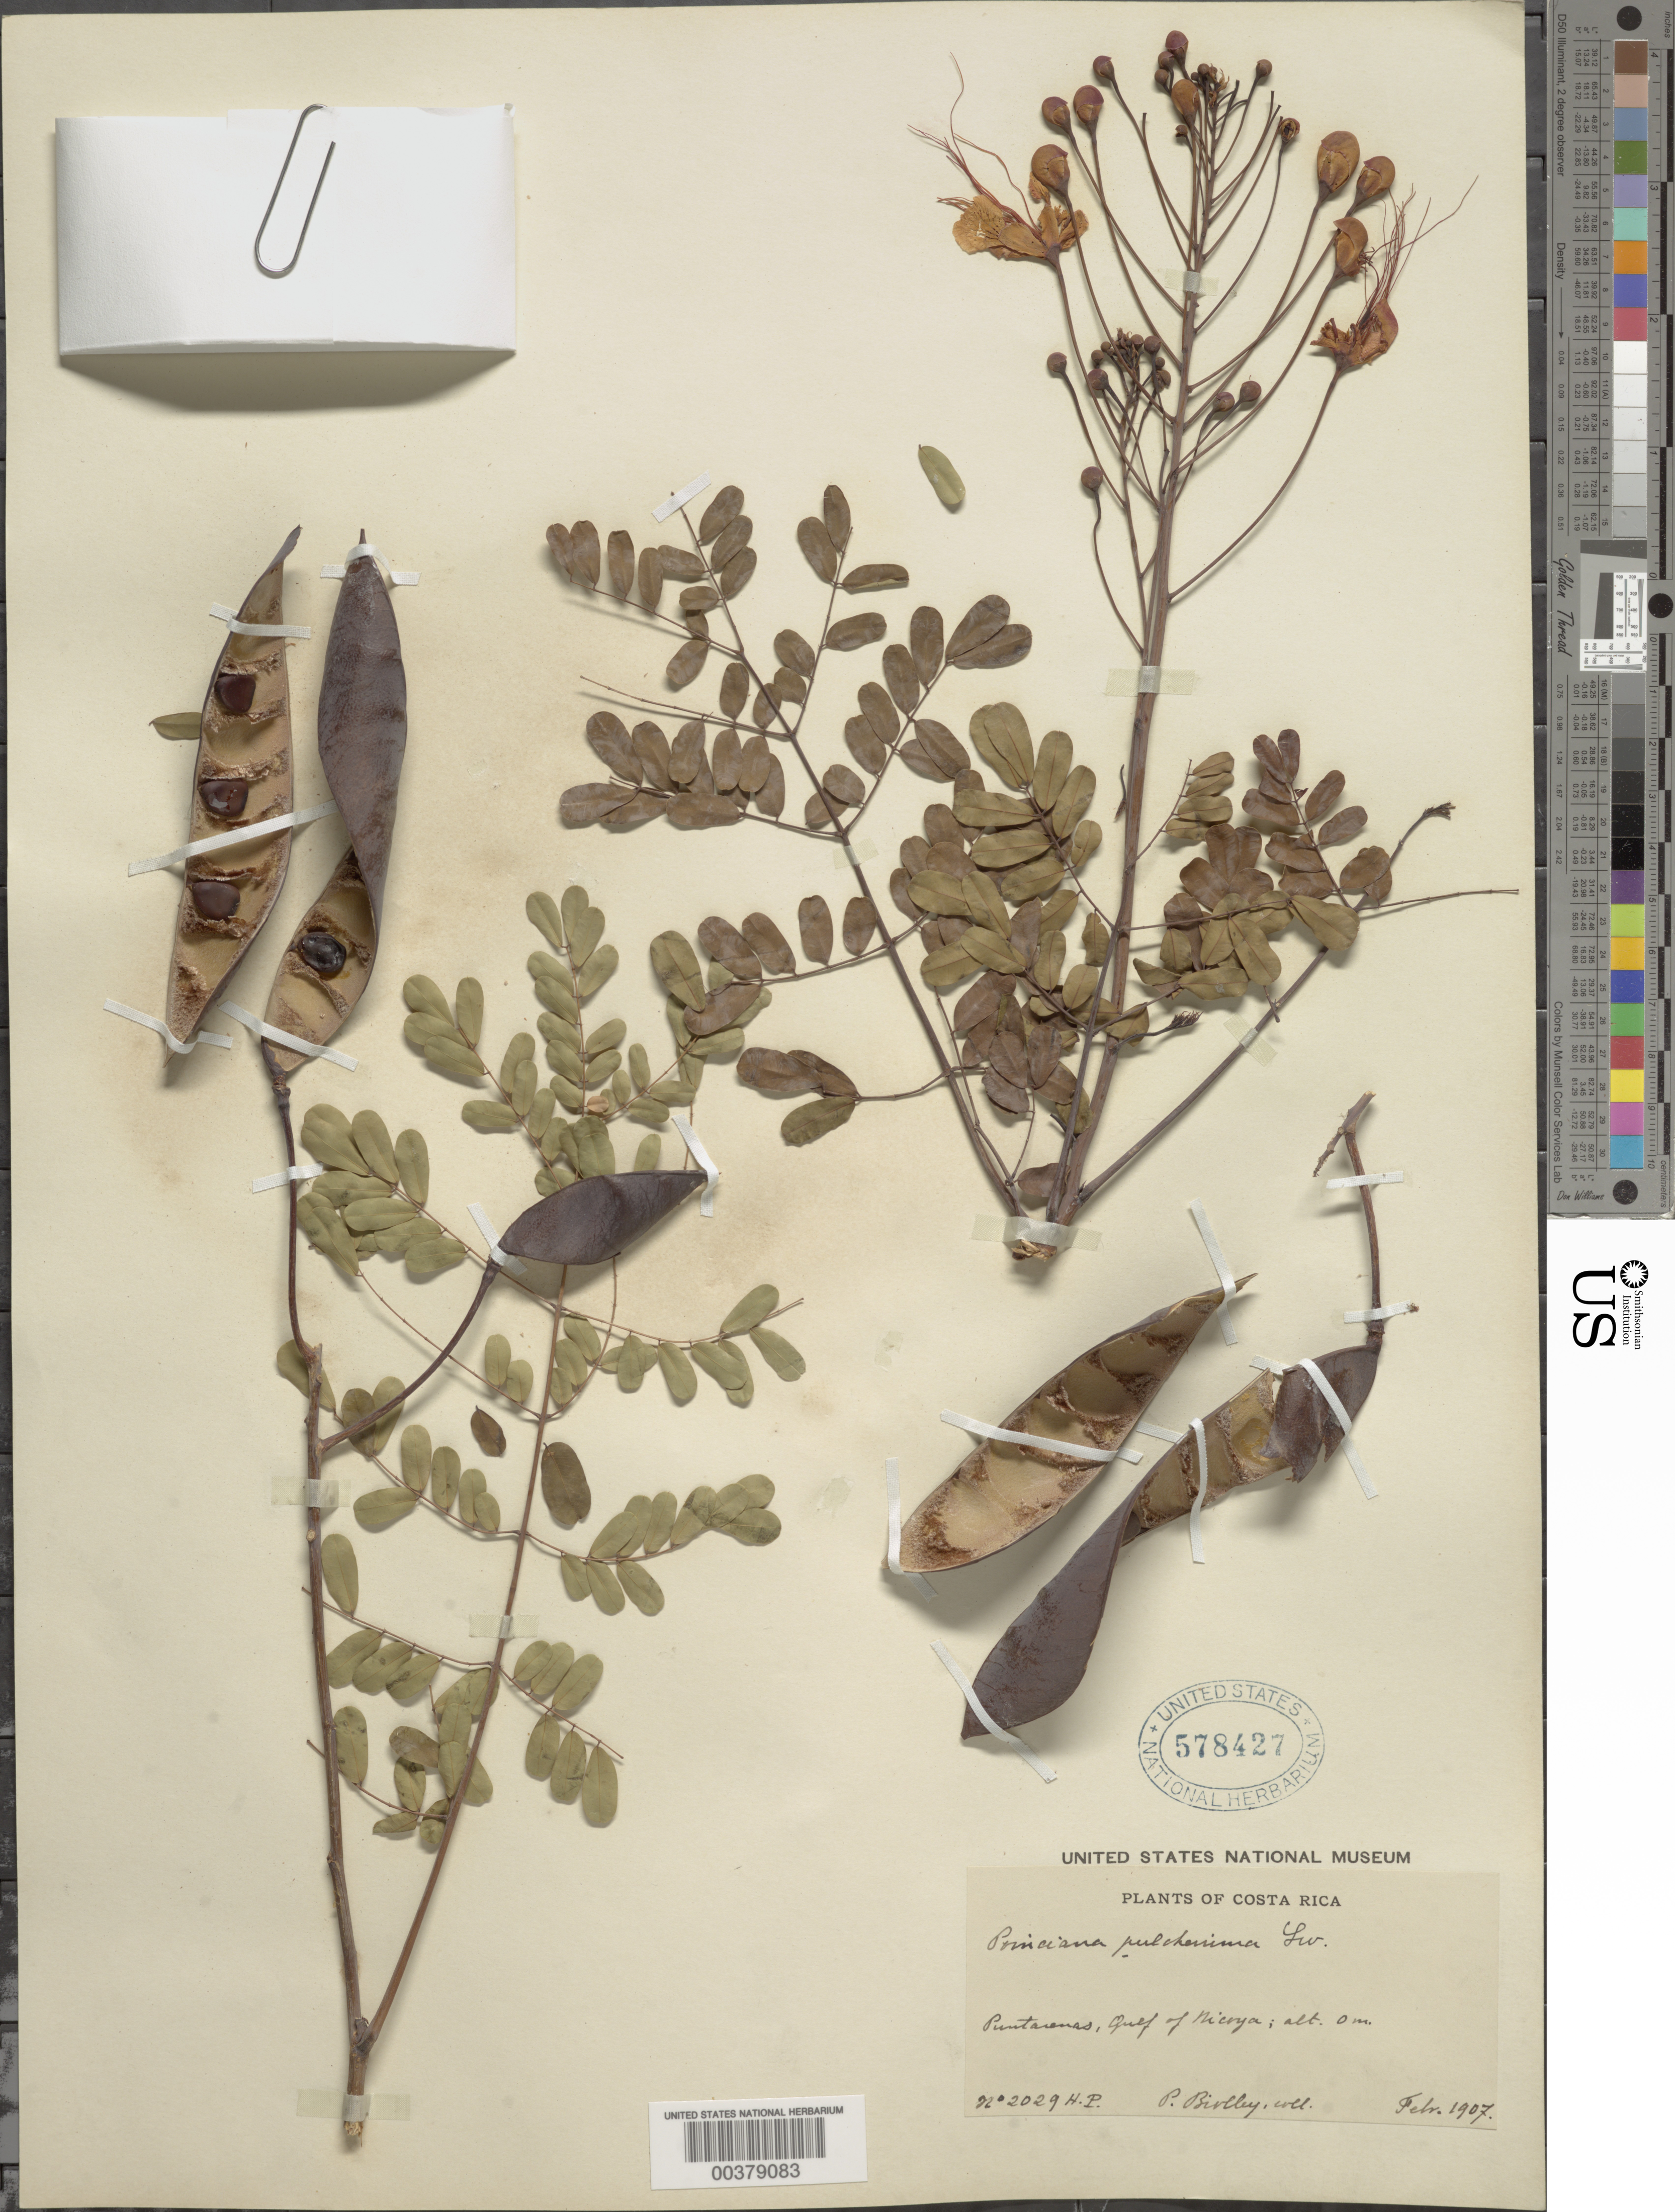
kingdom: Plantae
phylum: Tracheophyta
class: Magnoliopsida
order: Fabales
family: Fabaceae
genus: Caesalpinia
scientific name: Caesalpinia pulcherrima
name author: (L.) Sw.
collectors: P. Biolley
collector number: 2029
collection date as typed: Feb 1907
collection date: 1907-02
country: Costa Rica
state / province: Puntarenas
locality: Gulf of nicoya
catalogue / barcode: US 578427